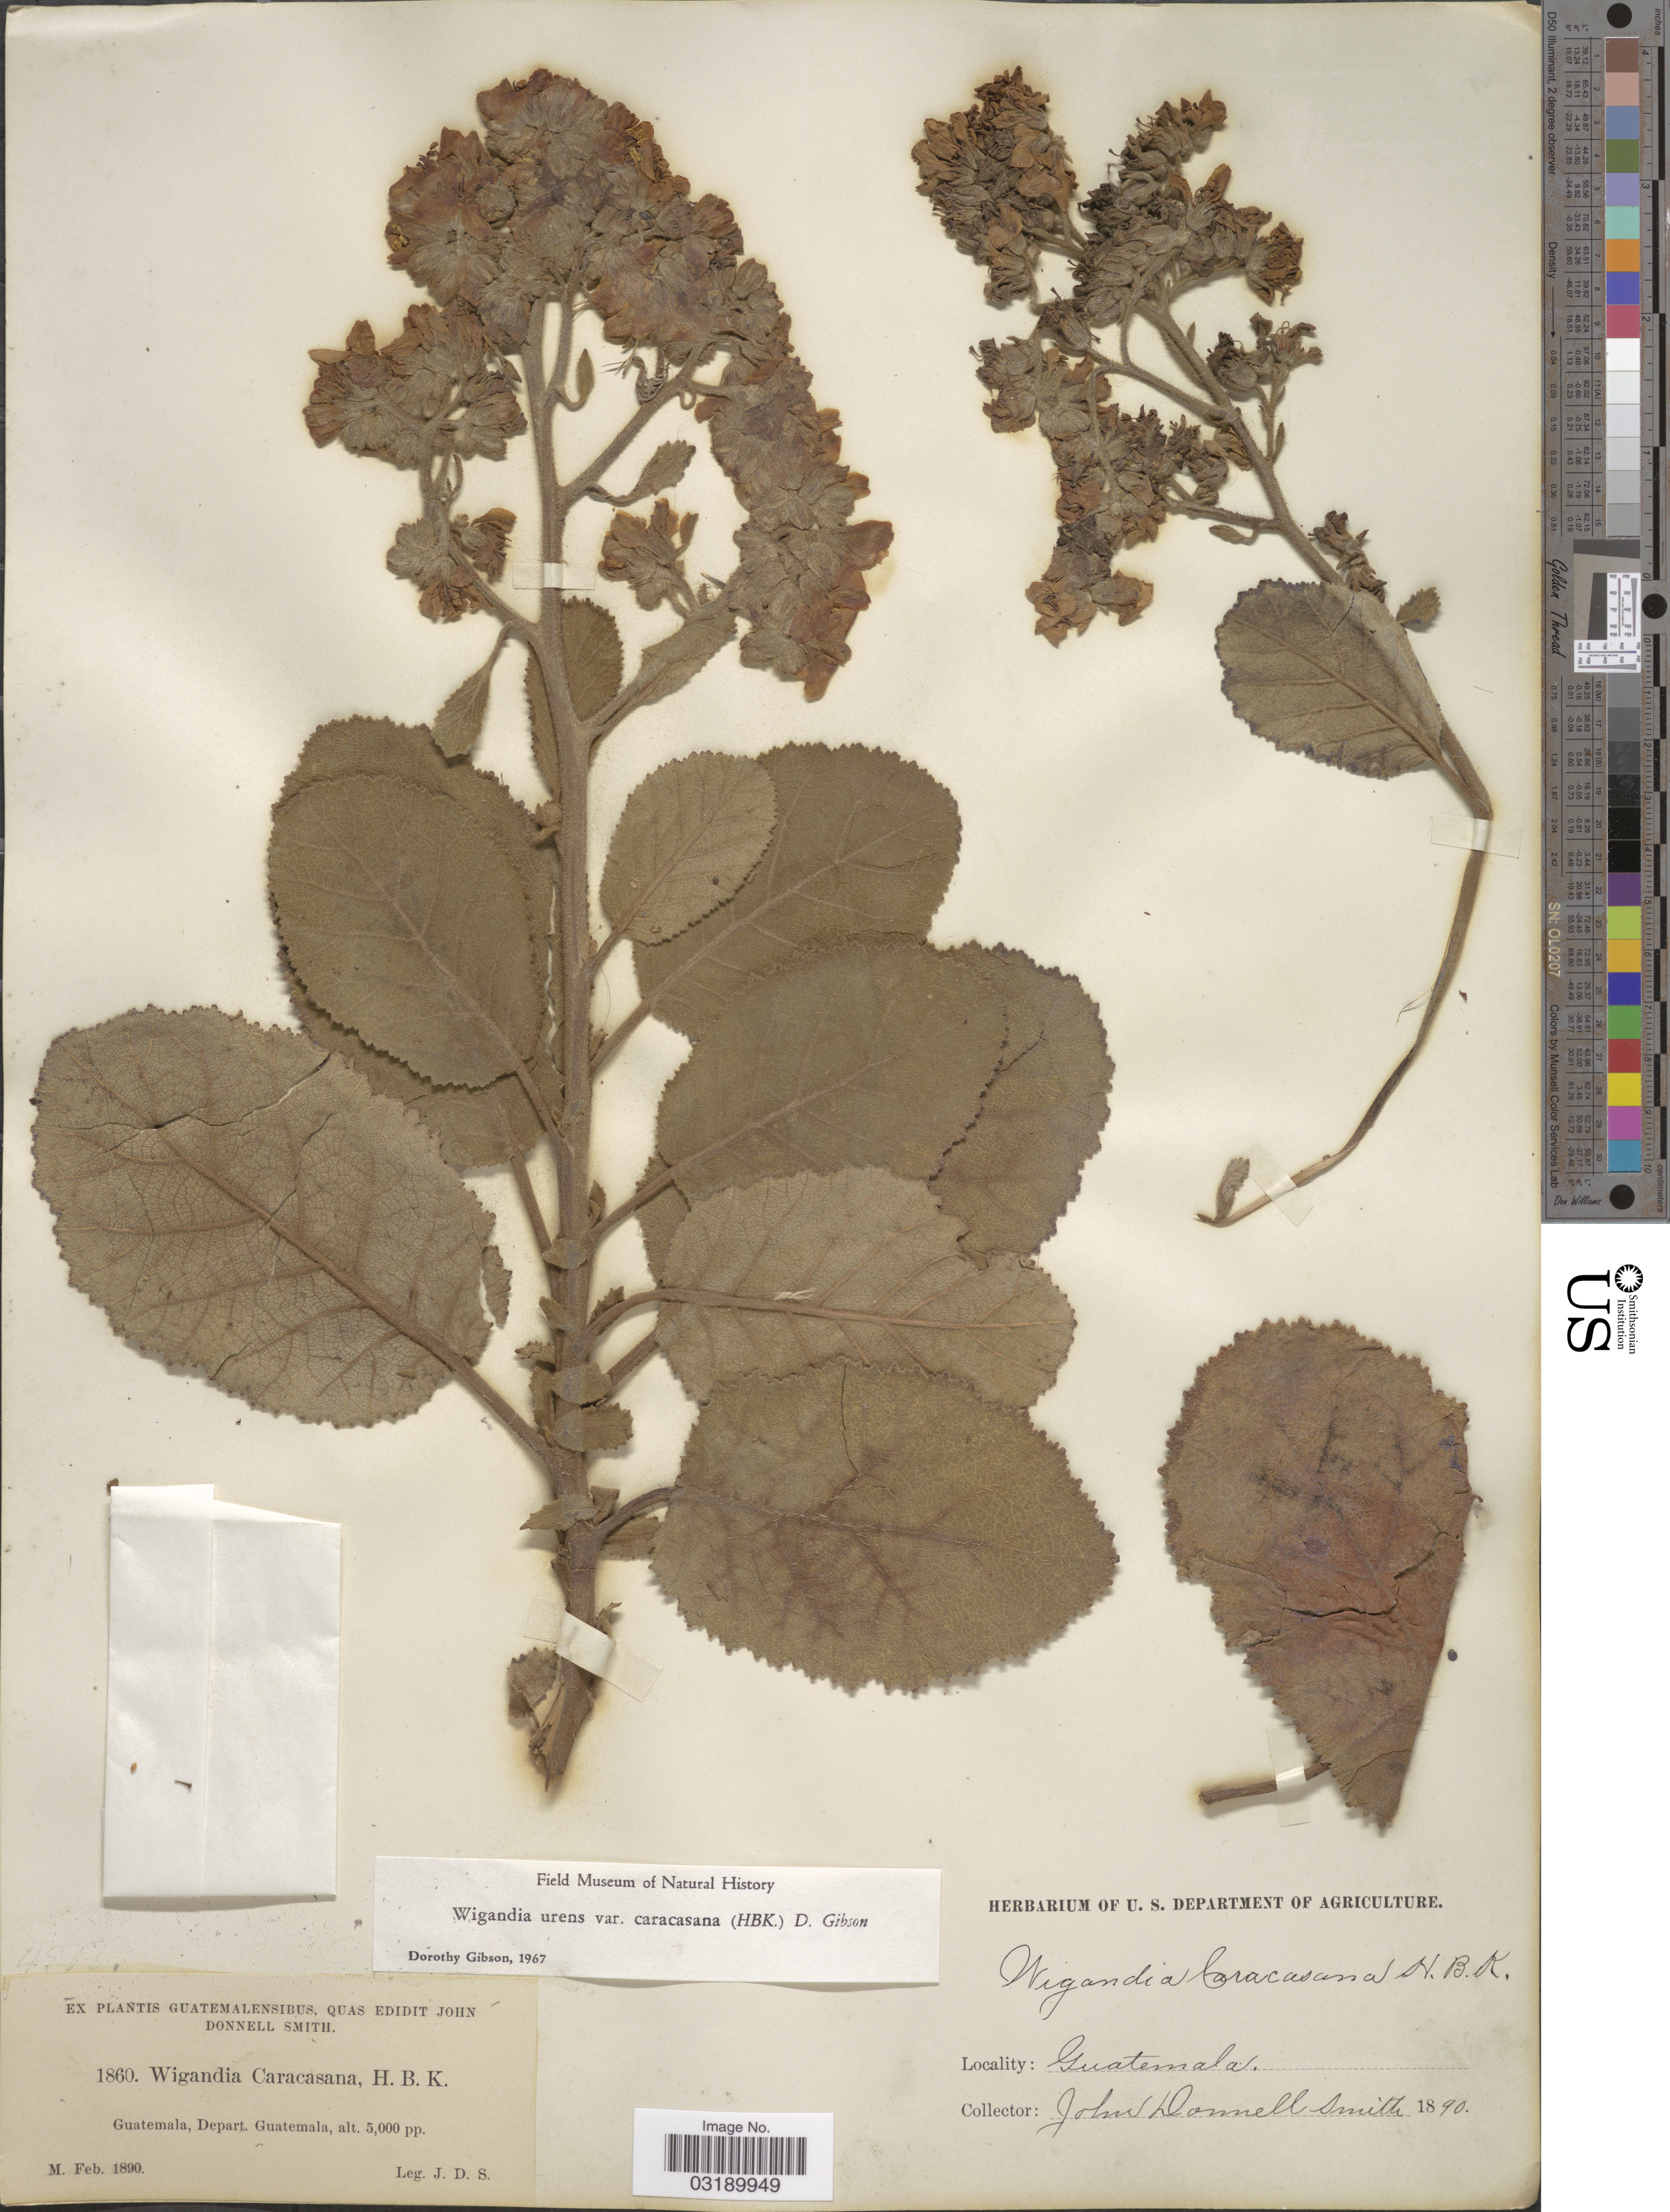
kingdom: Plantae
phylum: Tracheophyta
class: Magnoliopsida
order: Boraginales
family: Namaceae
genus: Wigandia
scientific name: Wigandia urens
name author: (Ruiz & Pav.) Kunth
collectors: J. Donnell Smith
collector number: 1860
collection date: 1890-02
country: Guatemala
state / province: Guatemala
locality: Depart. Guatemala.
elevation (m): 1524